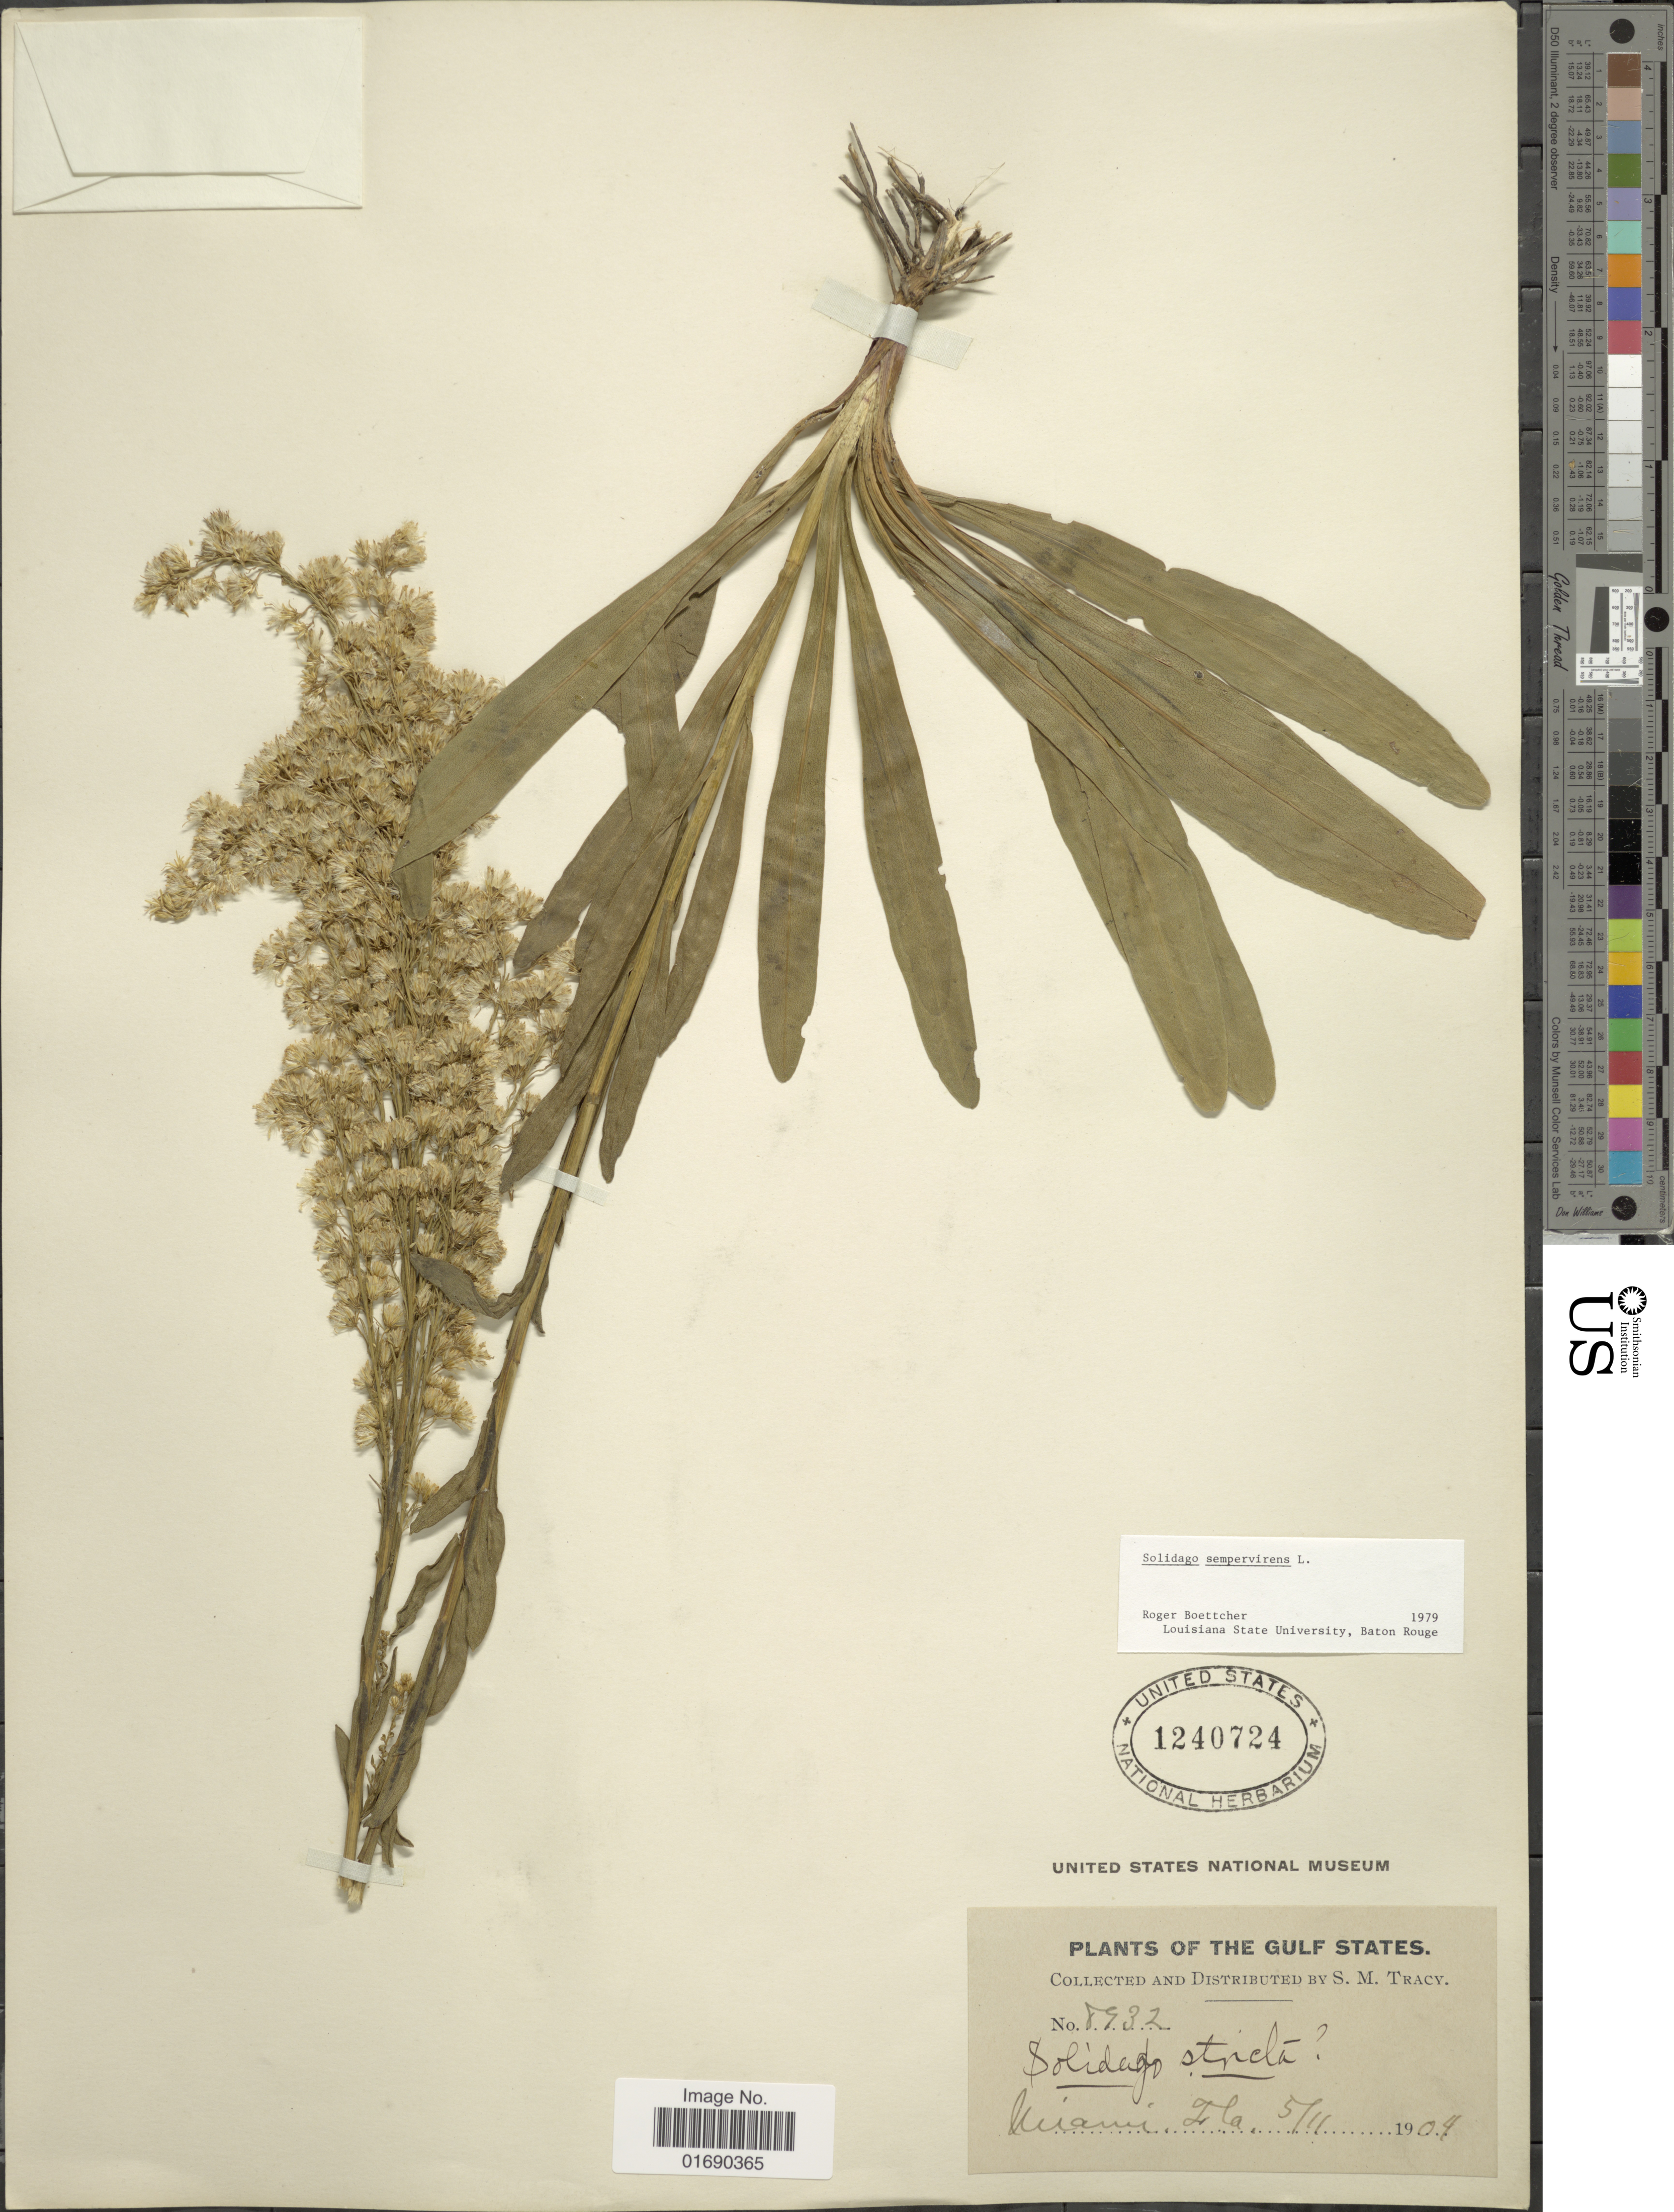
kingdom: Plantae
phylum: Tracheophyta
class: Magnoliopsida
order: Asterales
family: Asteraceae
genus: Solidago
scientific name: Solidago sempervirens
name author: L.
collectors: S. M. Tracy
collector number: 8932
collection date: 1904-11-05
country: United States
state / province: Florida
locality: Miami, The Gulf States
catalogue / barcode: US 1240724